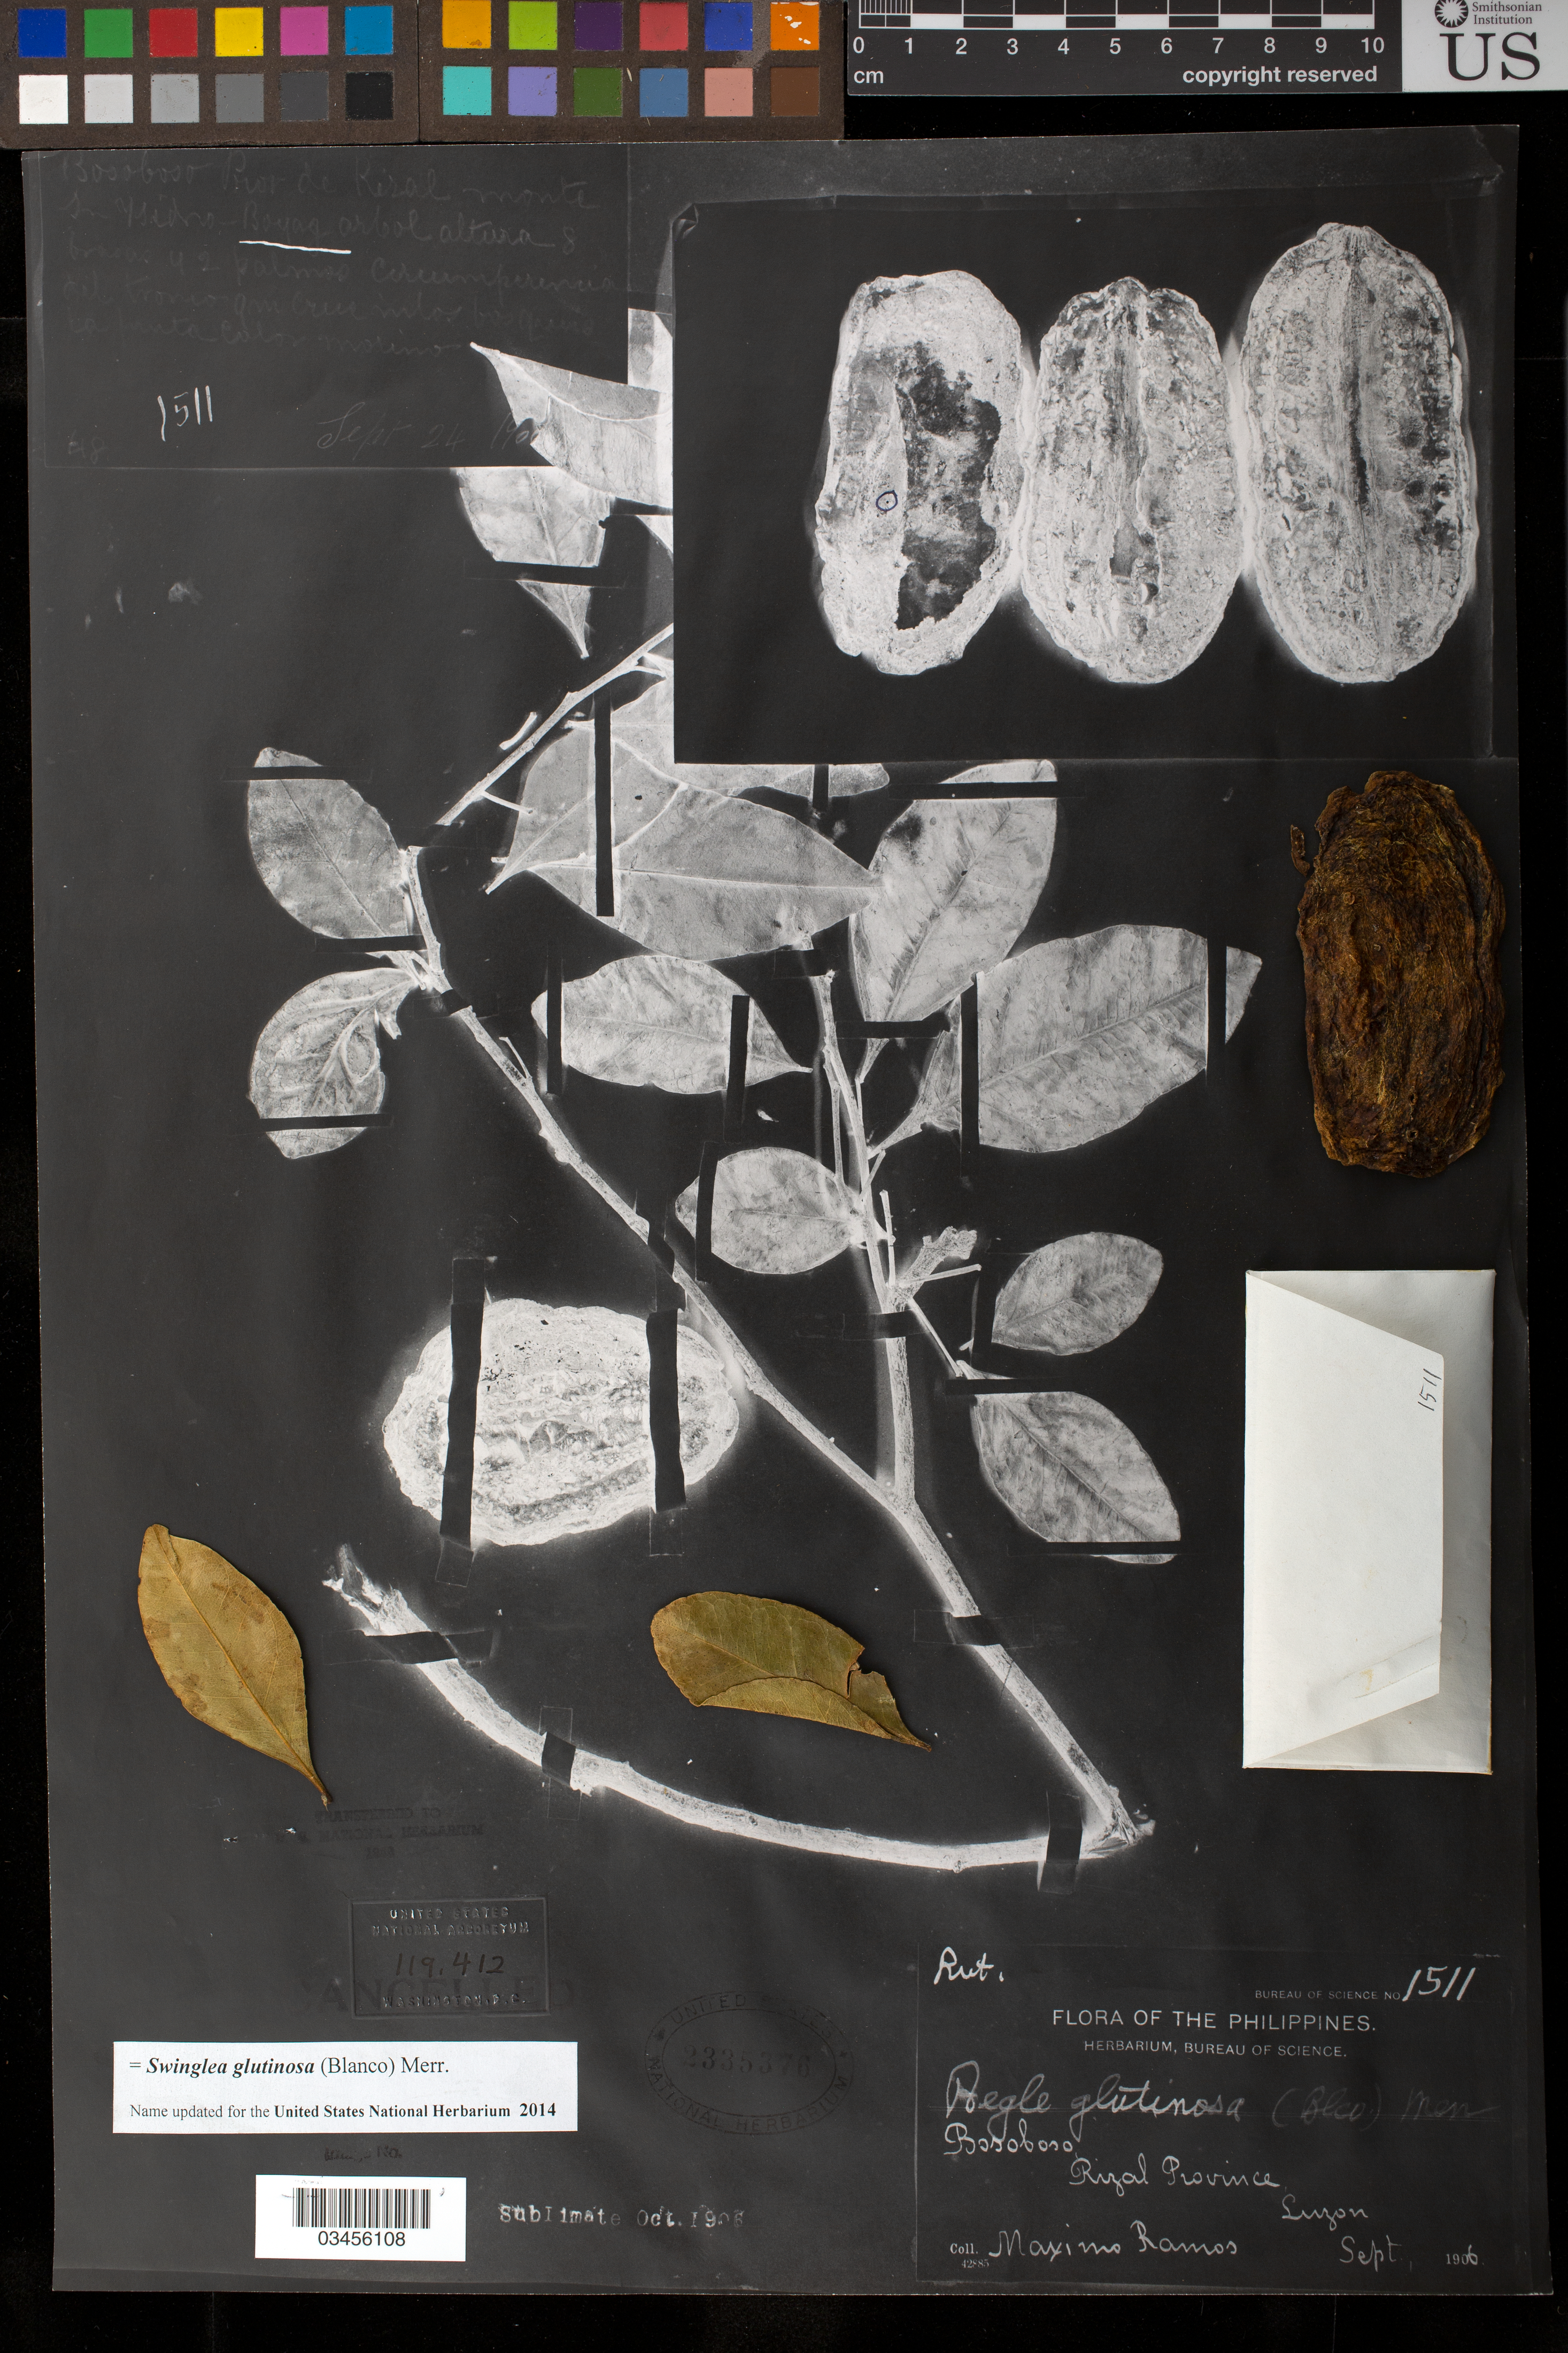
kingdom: Plantae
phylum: Tracheophyta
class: Magnoliopsida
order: Sapindales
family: Rutaceae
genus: Swinglea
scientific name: Swinglea glutinosa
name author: (Blanco) Merr.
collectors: M. Ramos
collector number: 1511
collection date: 1906-09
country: Philippines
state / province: Calabarzon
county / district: Rizal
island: Luzon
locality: Bosoboso, Luzon.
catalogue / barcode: US 2335376